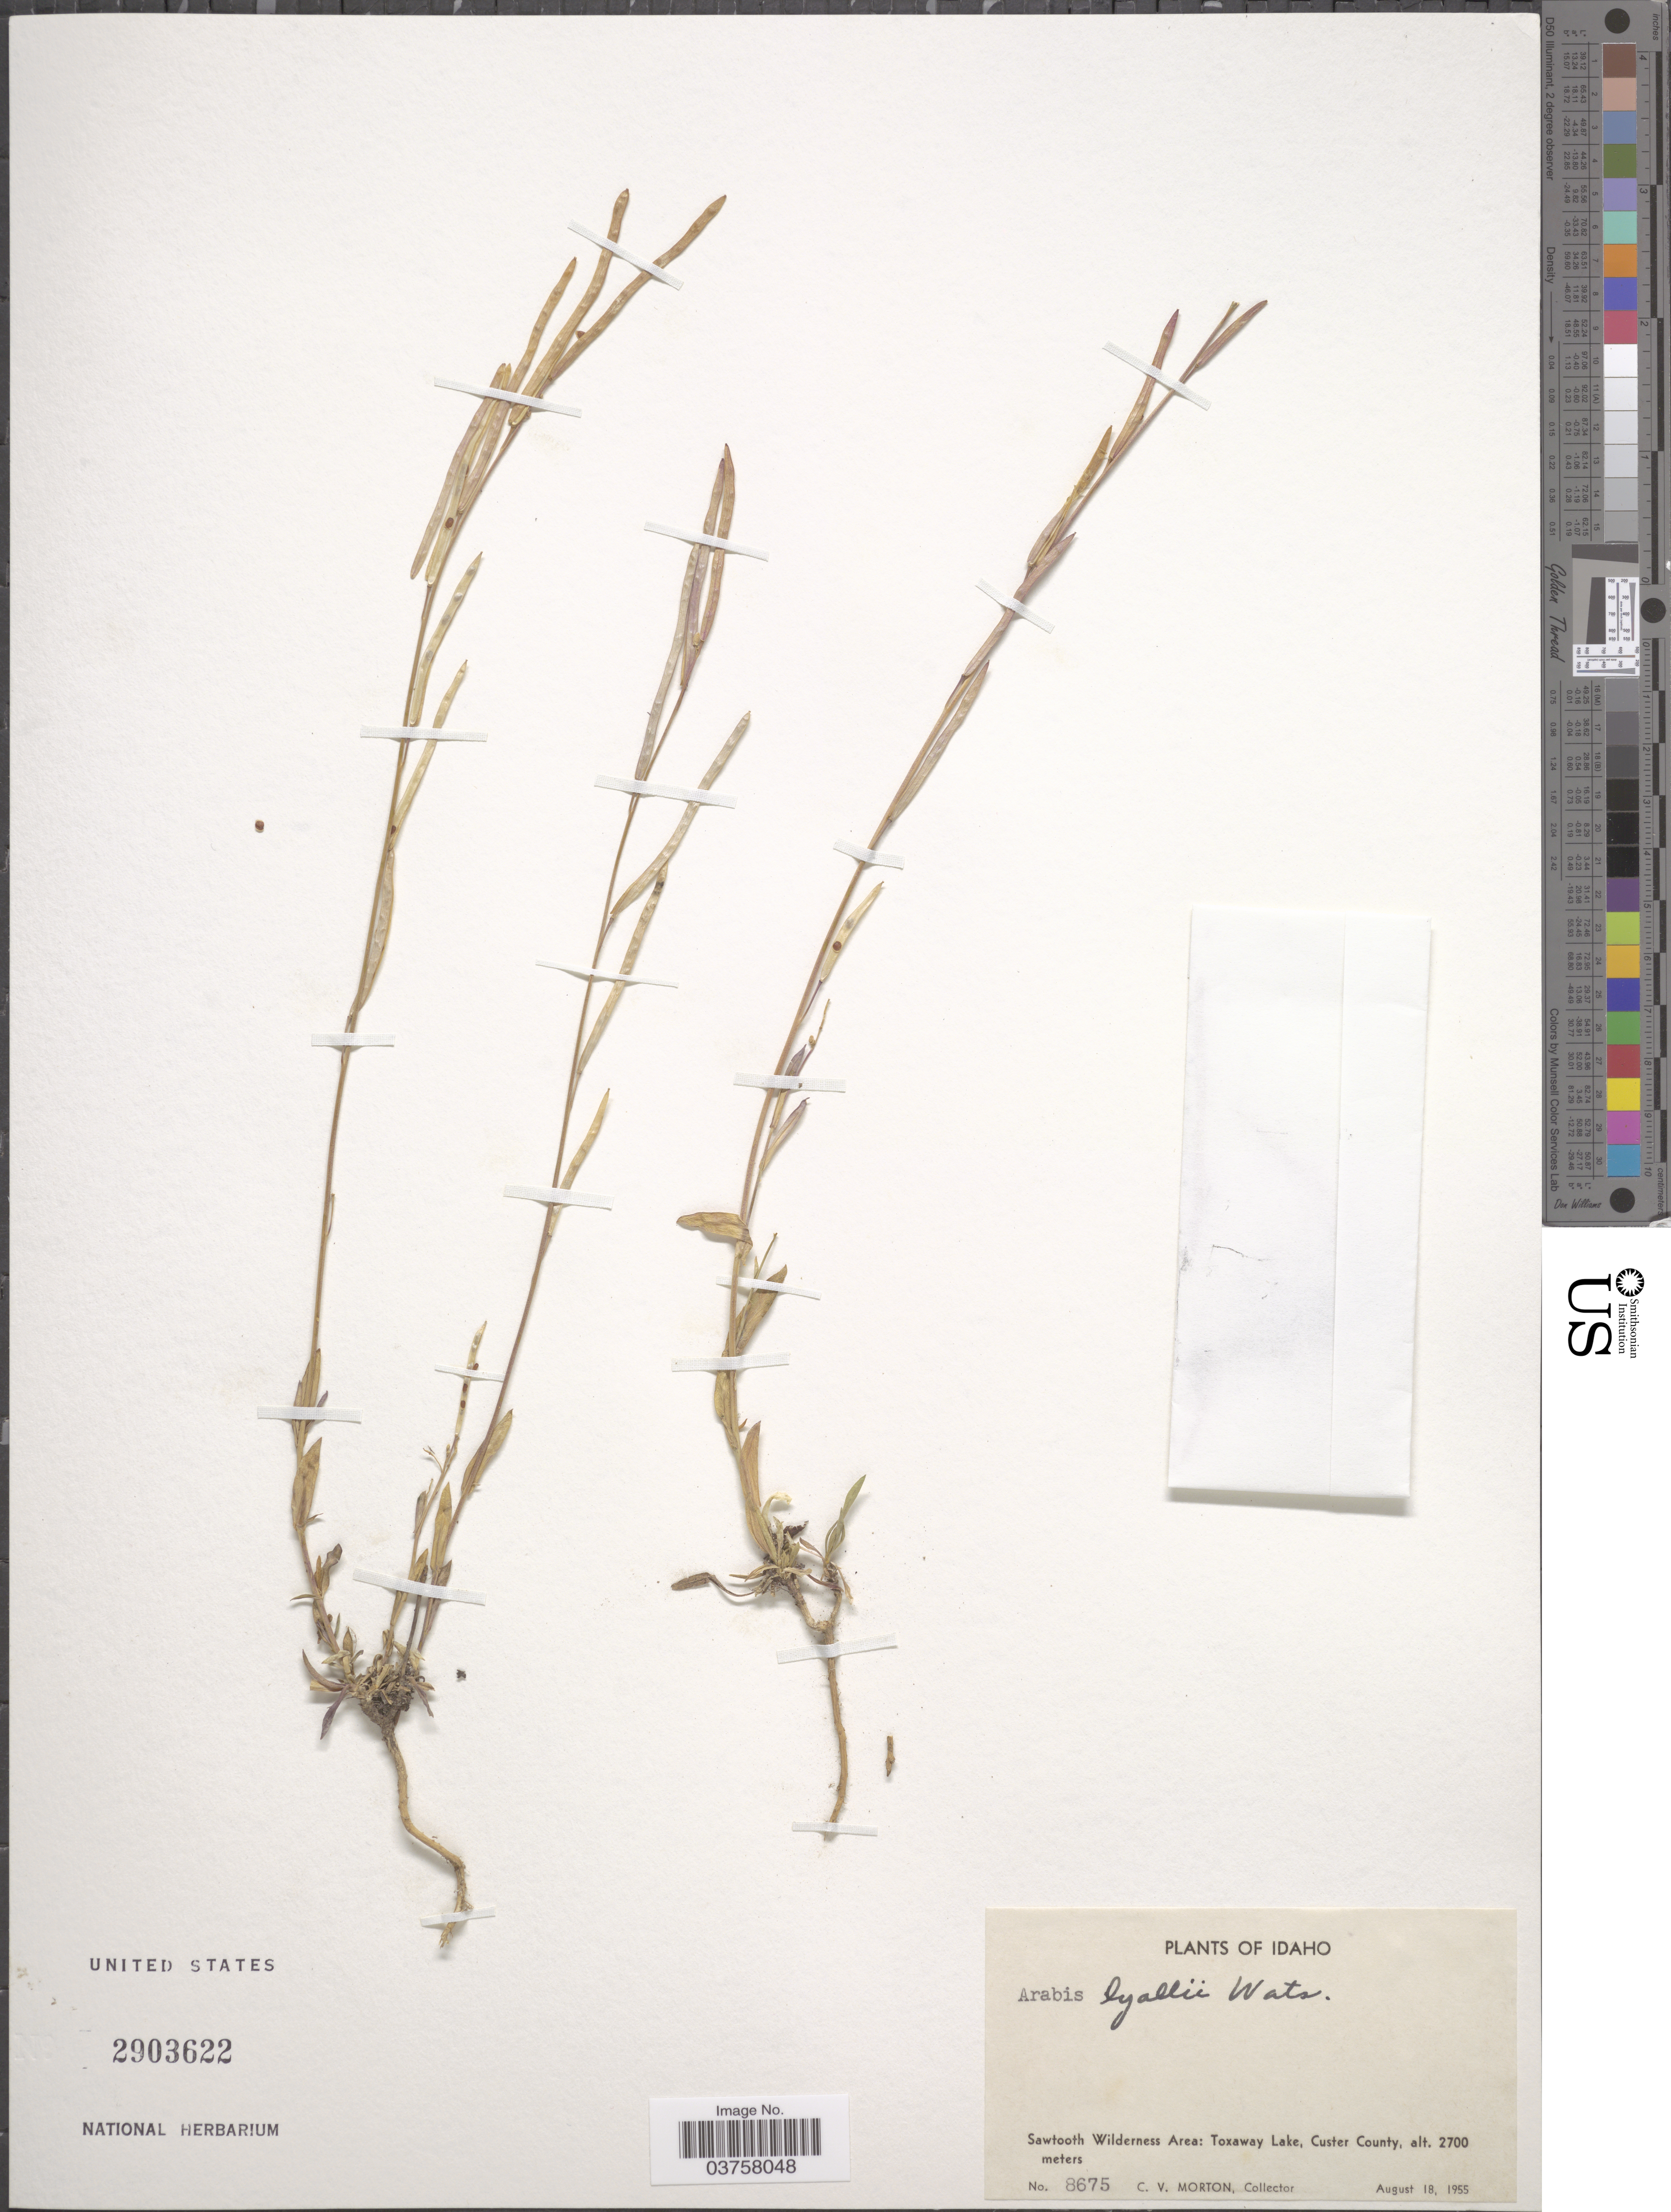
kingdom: Plantae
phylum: Tracheophyta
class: Magnoliopsida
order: Brassicales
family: Brassicaceae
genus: Arabis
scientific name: Arabis lyallii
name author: S. Watson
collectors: C. V. Morton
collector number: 8675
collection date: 1955-08-18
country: United States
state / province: Idaho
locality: Sawtooth Wilderness Area: Toxaway Lake, Custer County.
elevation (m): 2700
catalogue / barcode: US 2903622